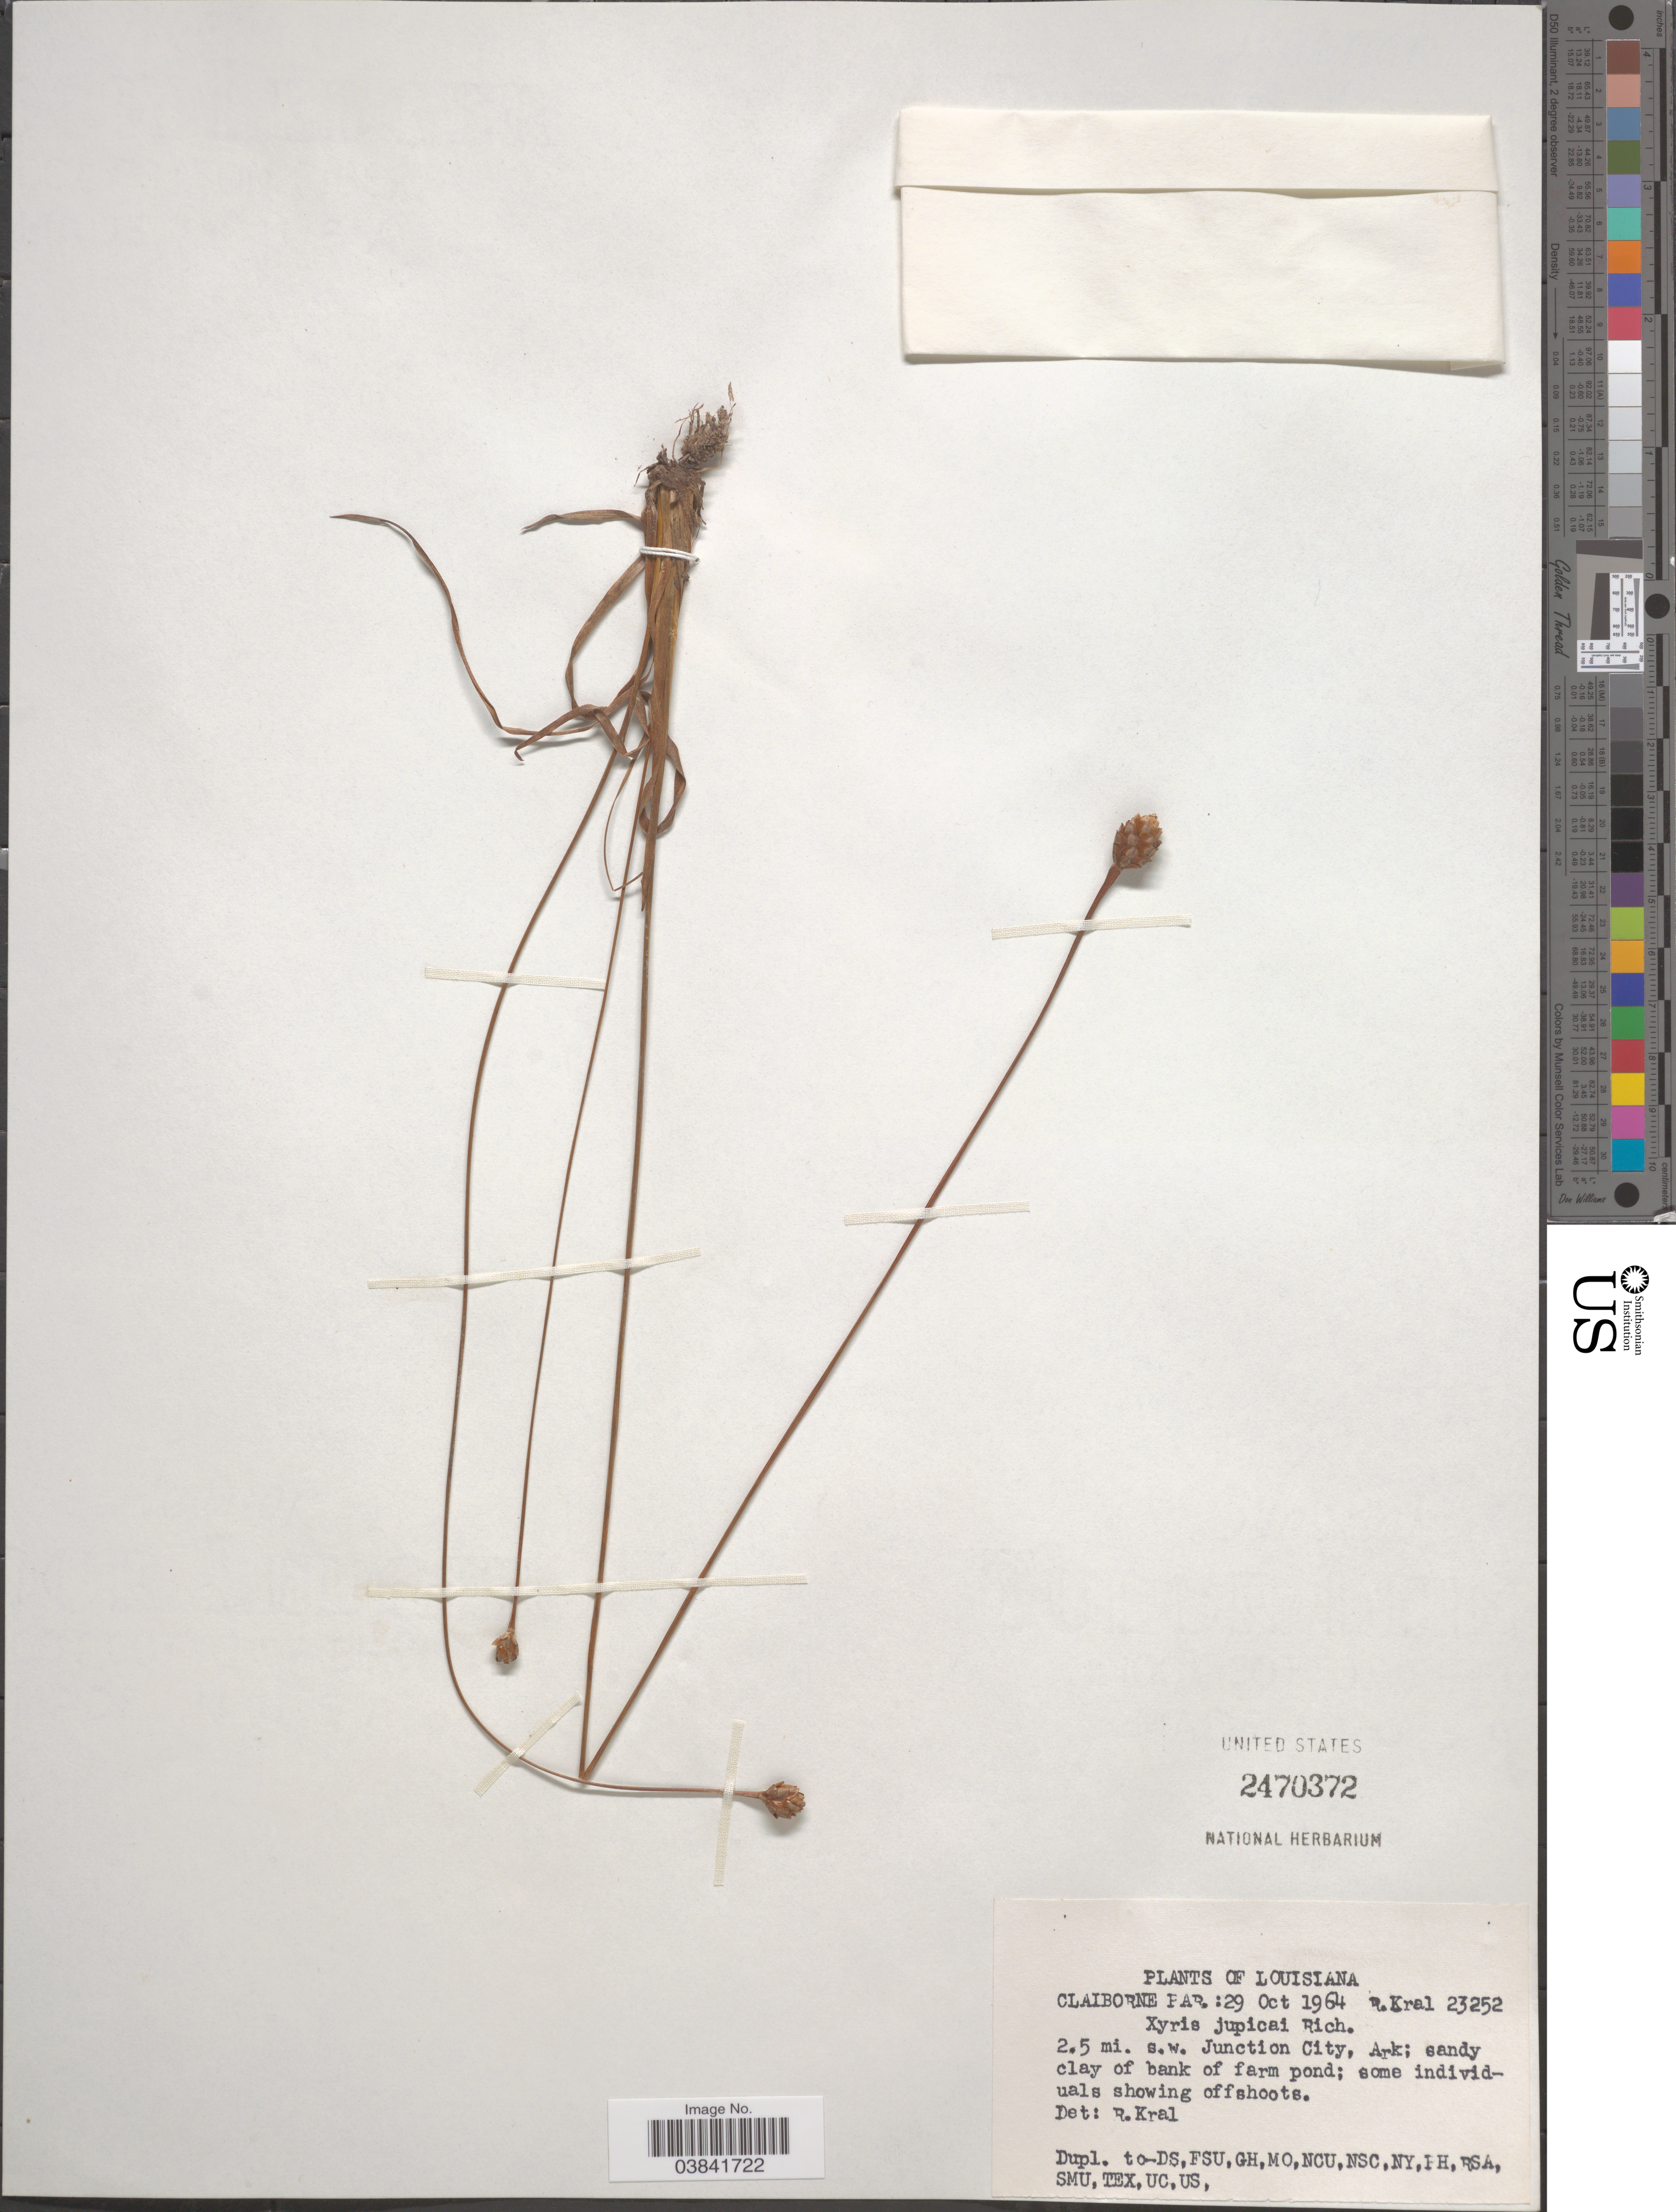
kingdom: Plantae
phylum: Tracheophyta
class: Liliopsida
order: Poales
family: Xyridaceae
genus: Xyris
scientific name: Xyris jupicai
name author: Rich.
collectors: R. Kral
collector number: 23252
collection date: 1964-10-29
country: United States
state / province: Arkansas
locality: Claiborne Par [unsure placement] 2.5 mi. s.w. Junction City, sandy clay of bank of farm pond.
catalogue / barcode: US 2470372